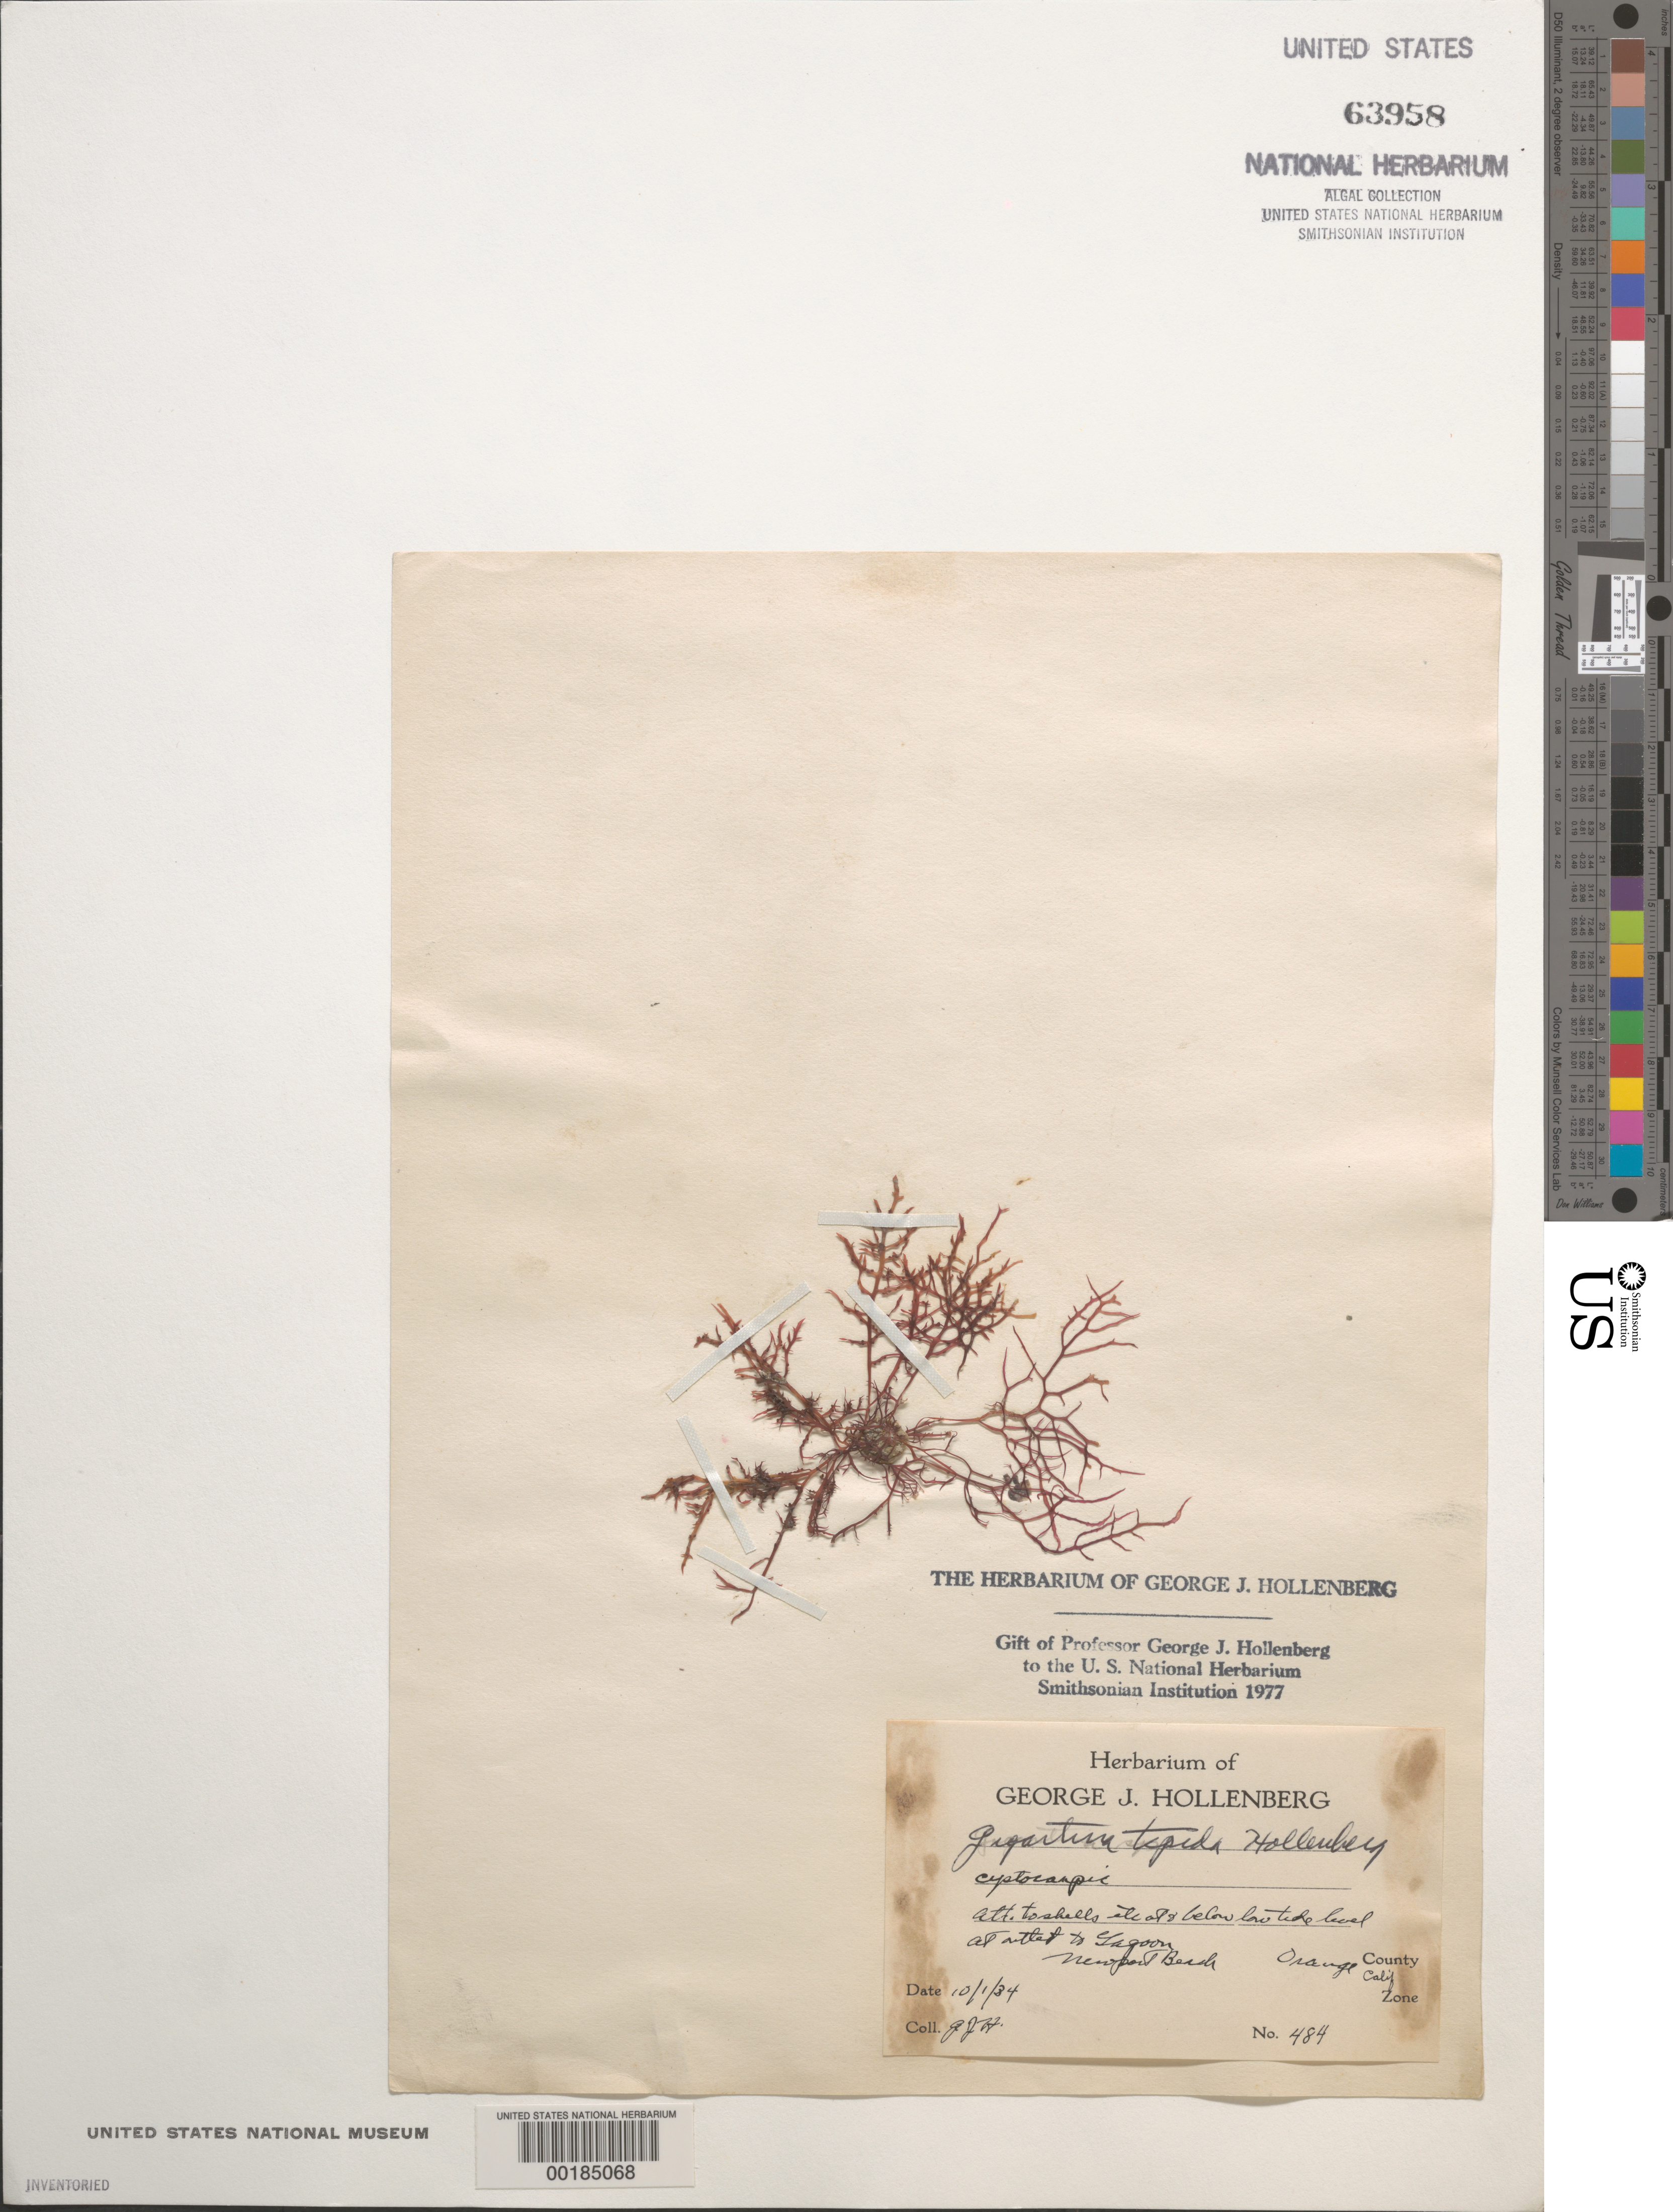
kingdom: Plantae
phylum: Rhodophyta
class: Florideophyceae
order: Gigartinales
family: Gigartinaceae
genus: Chondracanthus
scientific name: Chondracanthus tepidus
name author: (Hollenb.) Guiry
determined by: Algae name updating Project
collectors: G. Hollenberg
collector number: GJH 484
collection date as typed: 01 Oct 1934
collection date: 1934-10-01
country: United States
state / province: California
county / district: Orange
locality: Newport Beach, lagoon outlet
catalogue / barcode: US 63958